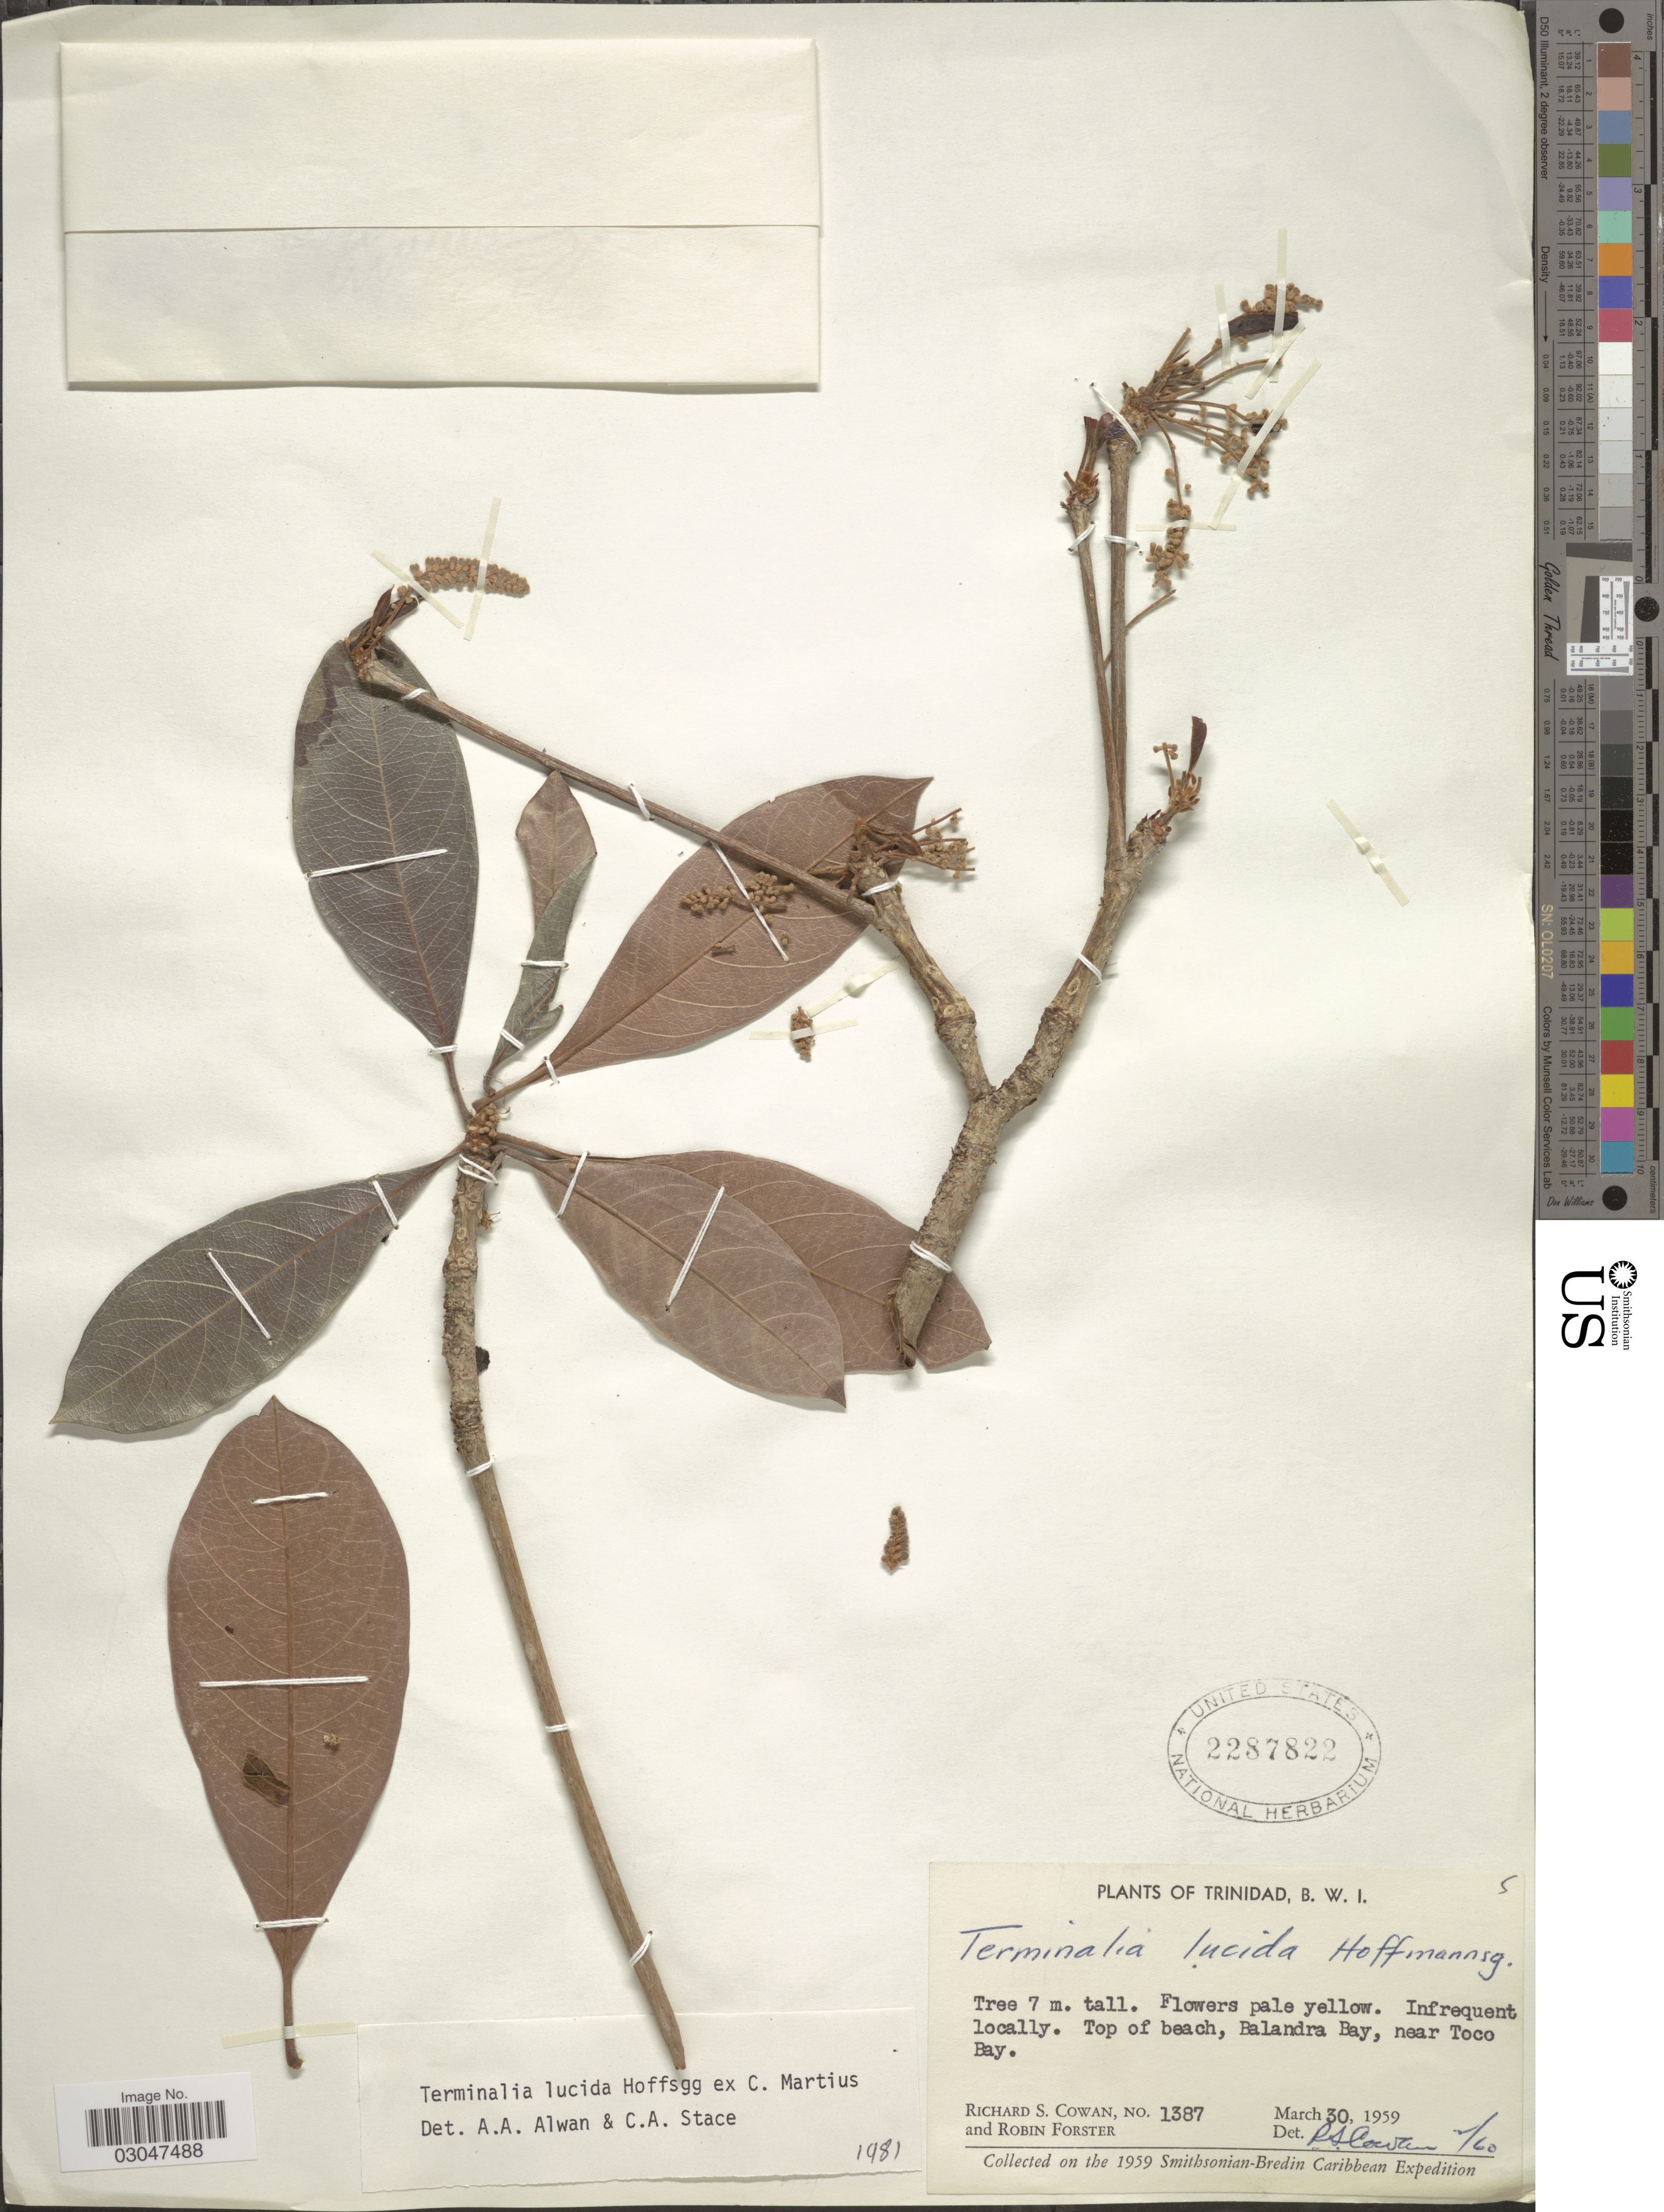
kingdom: Plantae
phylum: Tracheophyta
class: Magnoliopsida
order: Myrtales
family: Combretaceae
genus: Terminalia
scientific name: Terminalia lucida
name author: Hoffmanns. ex Mart.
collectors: R. S. Cowan & R. Forster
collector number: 1387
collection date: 1959-03-30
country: Trinidad and Tobago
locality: Trinidad, B. W. I. Top of beach, Balandra Bay, near Toco Bay.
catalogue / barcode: US 2287822